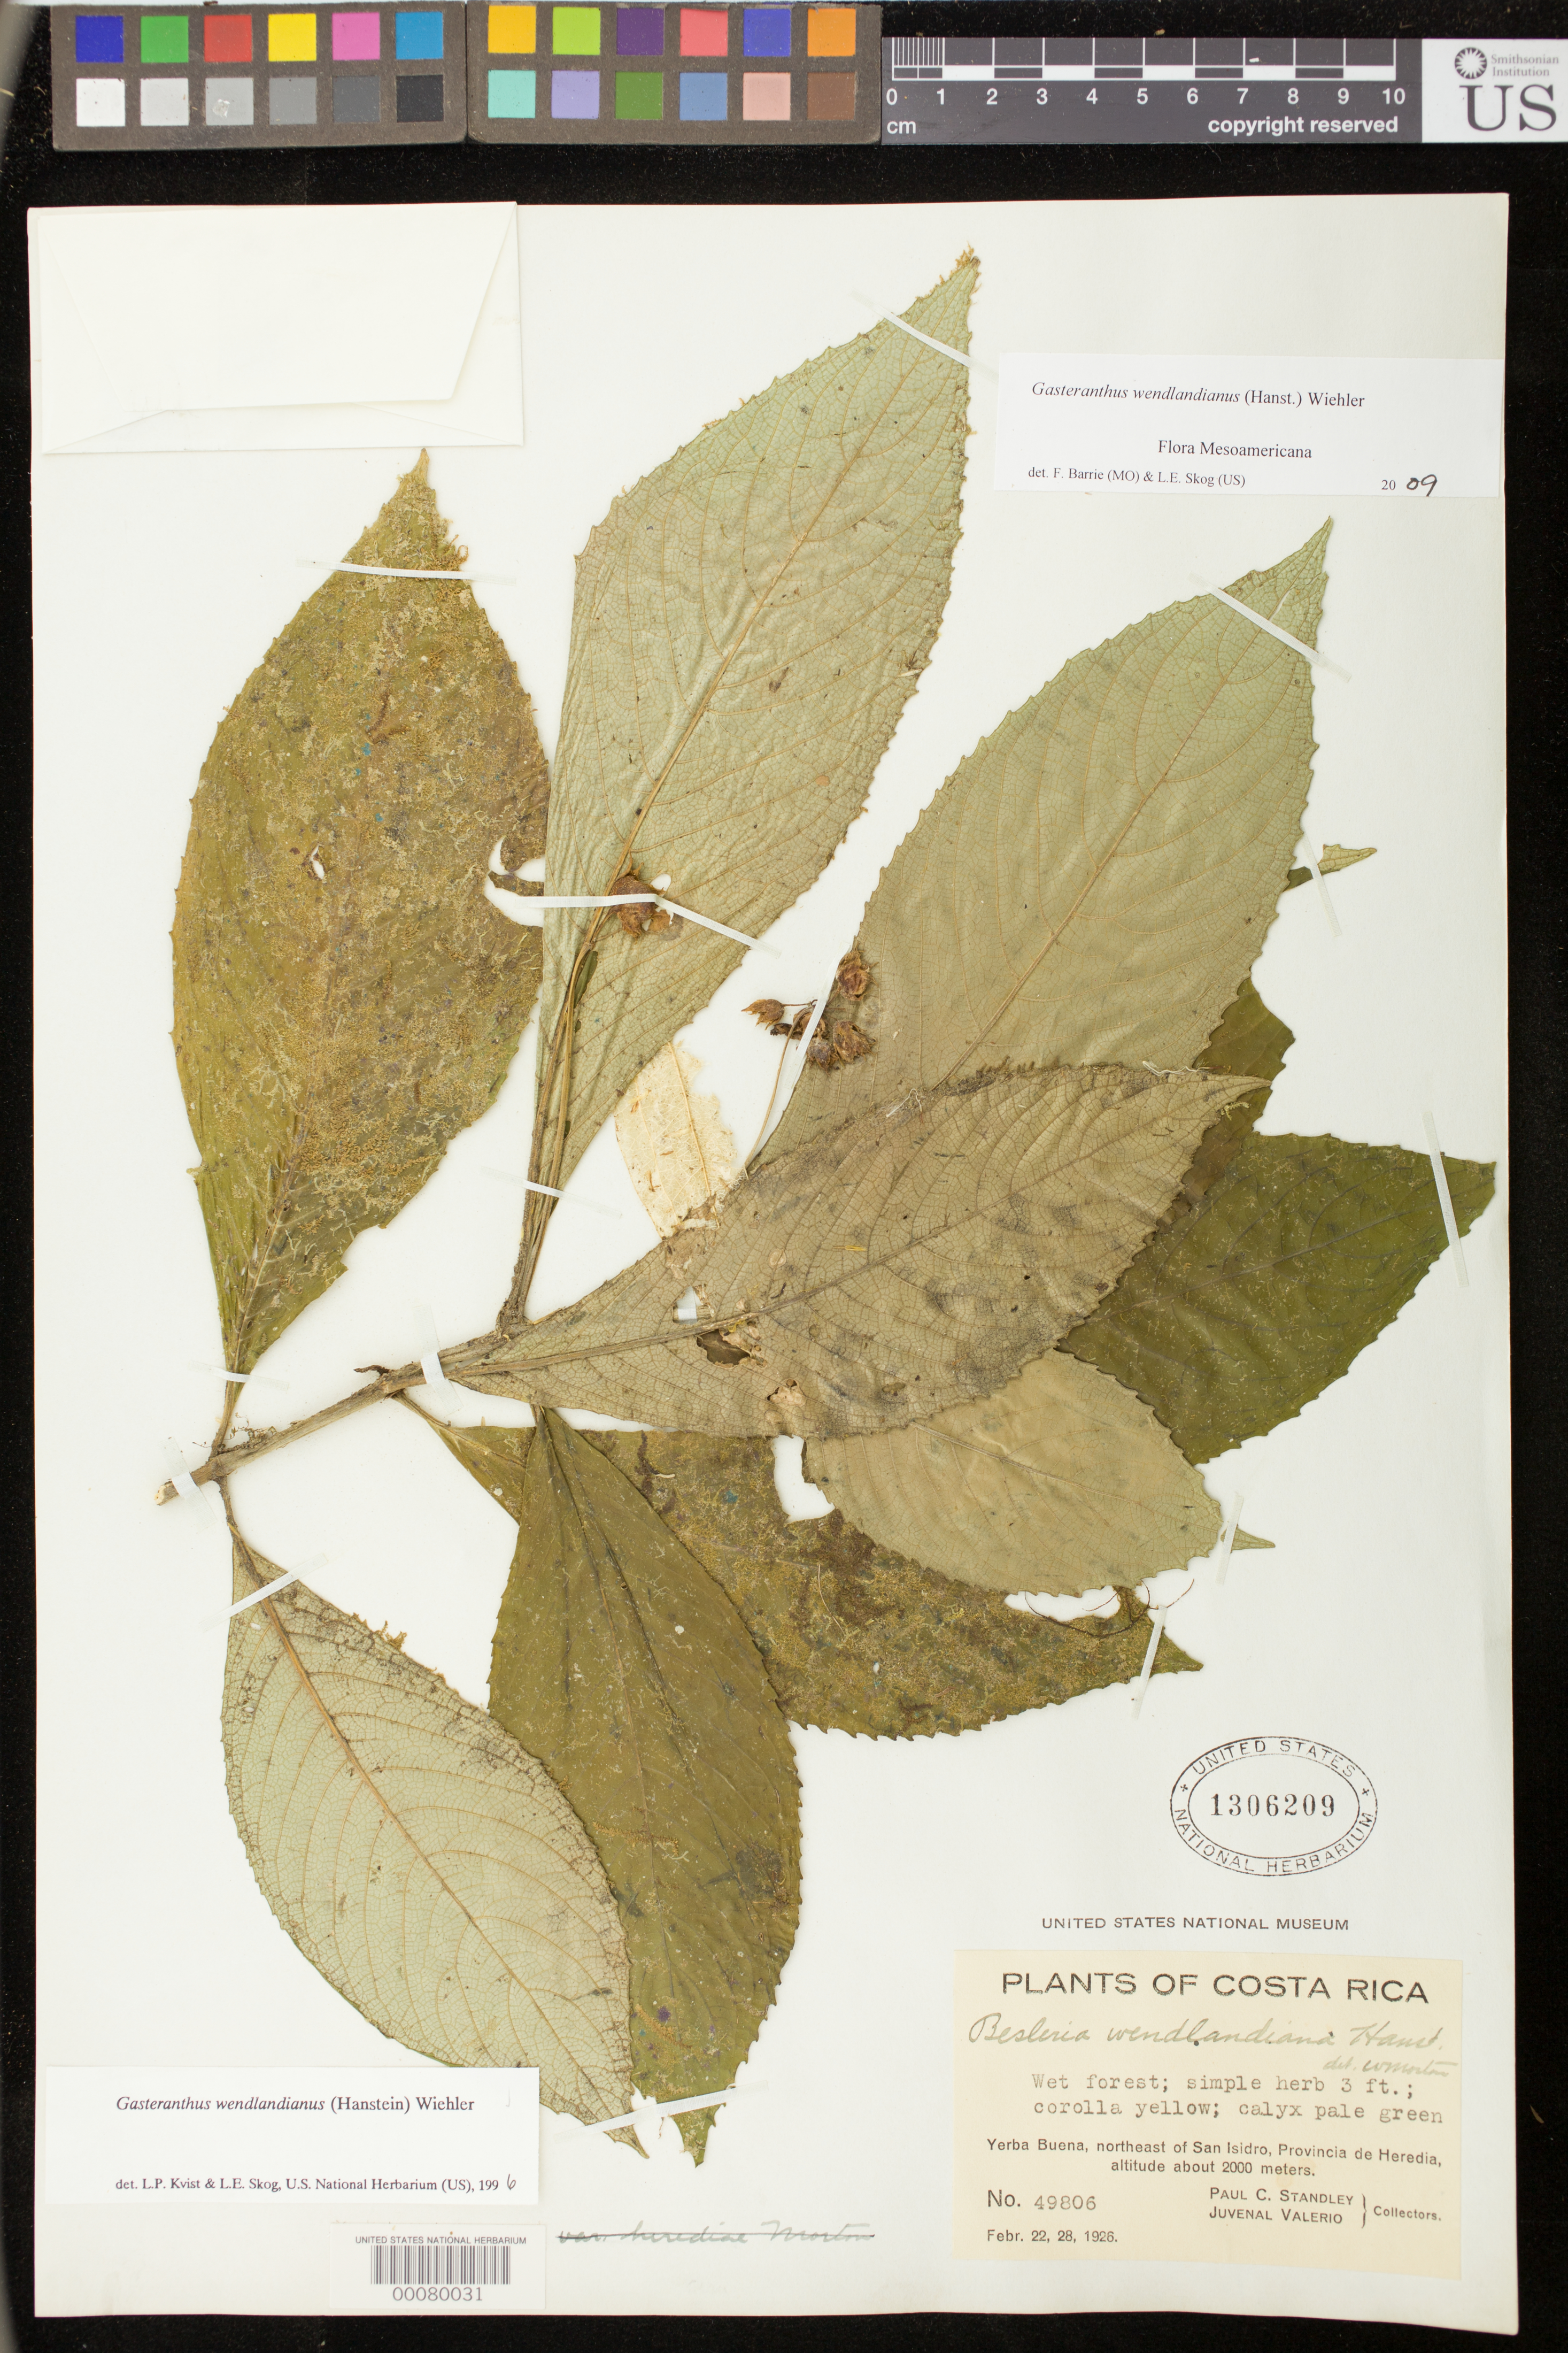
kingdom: Plantae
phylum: Tracheophyta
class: Magnoliopsida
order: Lamiales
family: Gesneriaceae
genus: Gasteranthus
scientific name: Gasteranthus wendlandianus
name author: (Hanst.) Wiehler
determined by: Skog, Laurence E.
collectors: P. C. Standley & J. Valerio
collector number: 49806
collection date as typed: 22-28 Feb 1926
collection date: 1926-02-22/1926-02-28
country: Costa Rica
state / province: Heredia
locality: Yerba Buena, NE of San Isidro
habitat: Wet forest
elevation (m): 2000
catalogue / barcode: US 1306209